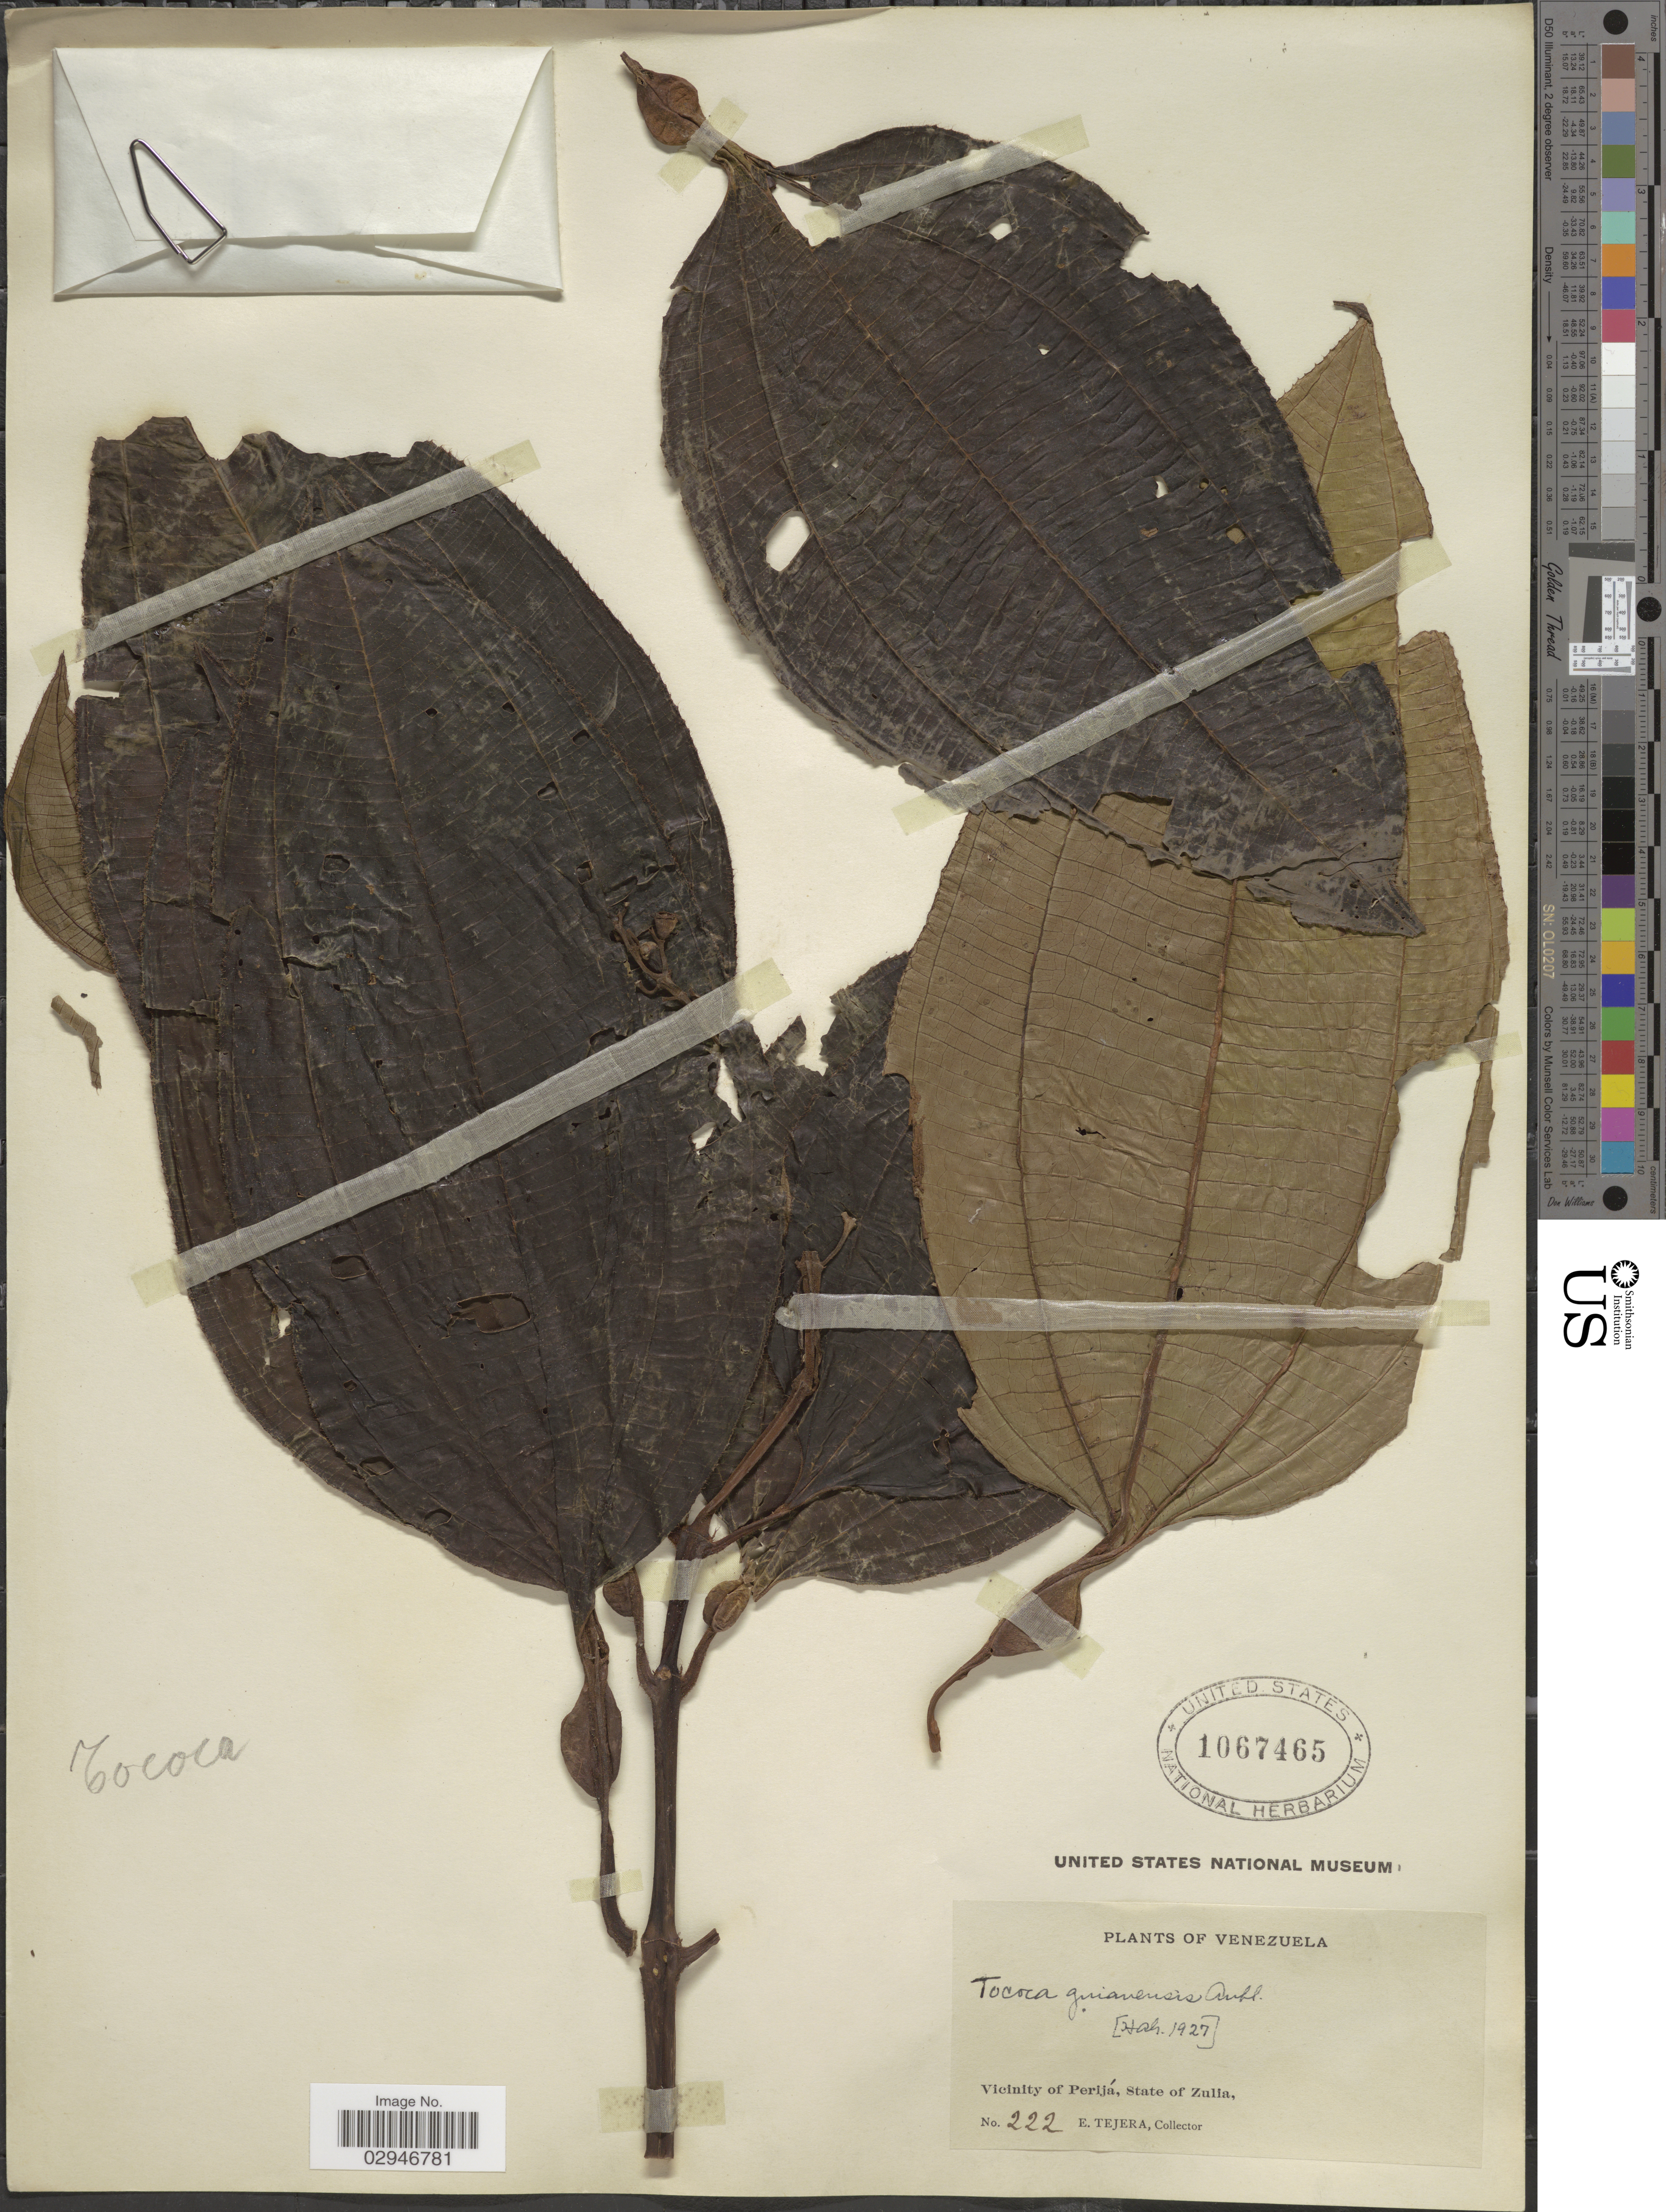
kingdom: Plantae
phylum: Tracheophyta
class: Magnoliopsida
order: Myrtales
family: Melastomataceae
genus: Tococa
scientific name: Tococa guianensis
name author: Aubl.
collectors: E. Tejera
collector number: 222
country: Venezuela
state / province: Zulia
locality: Vicinitity of Perijá, State of Zulia.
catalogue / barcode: US 1067465